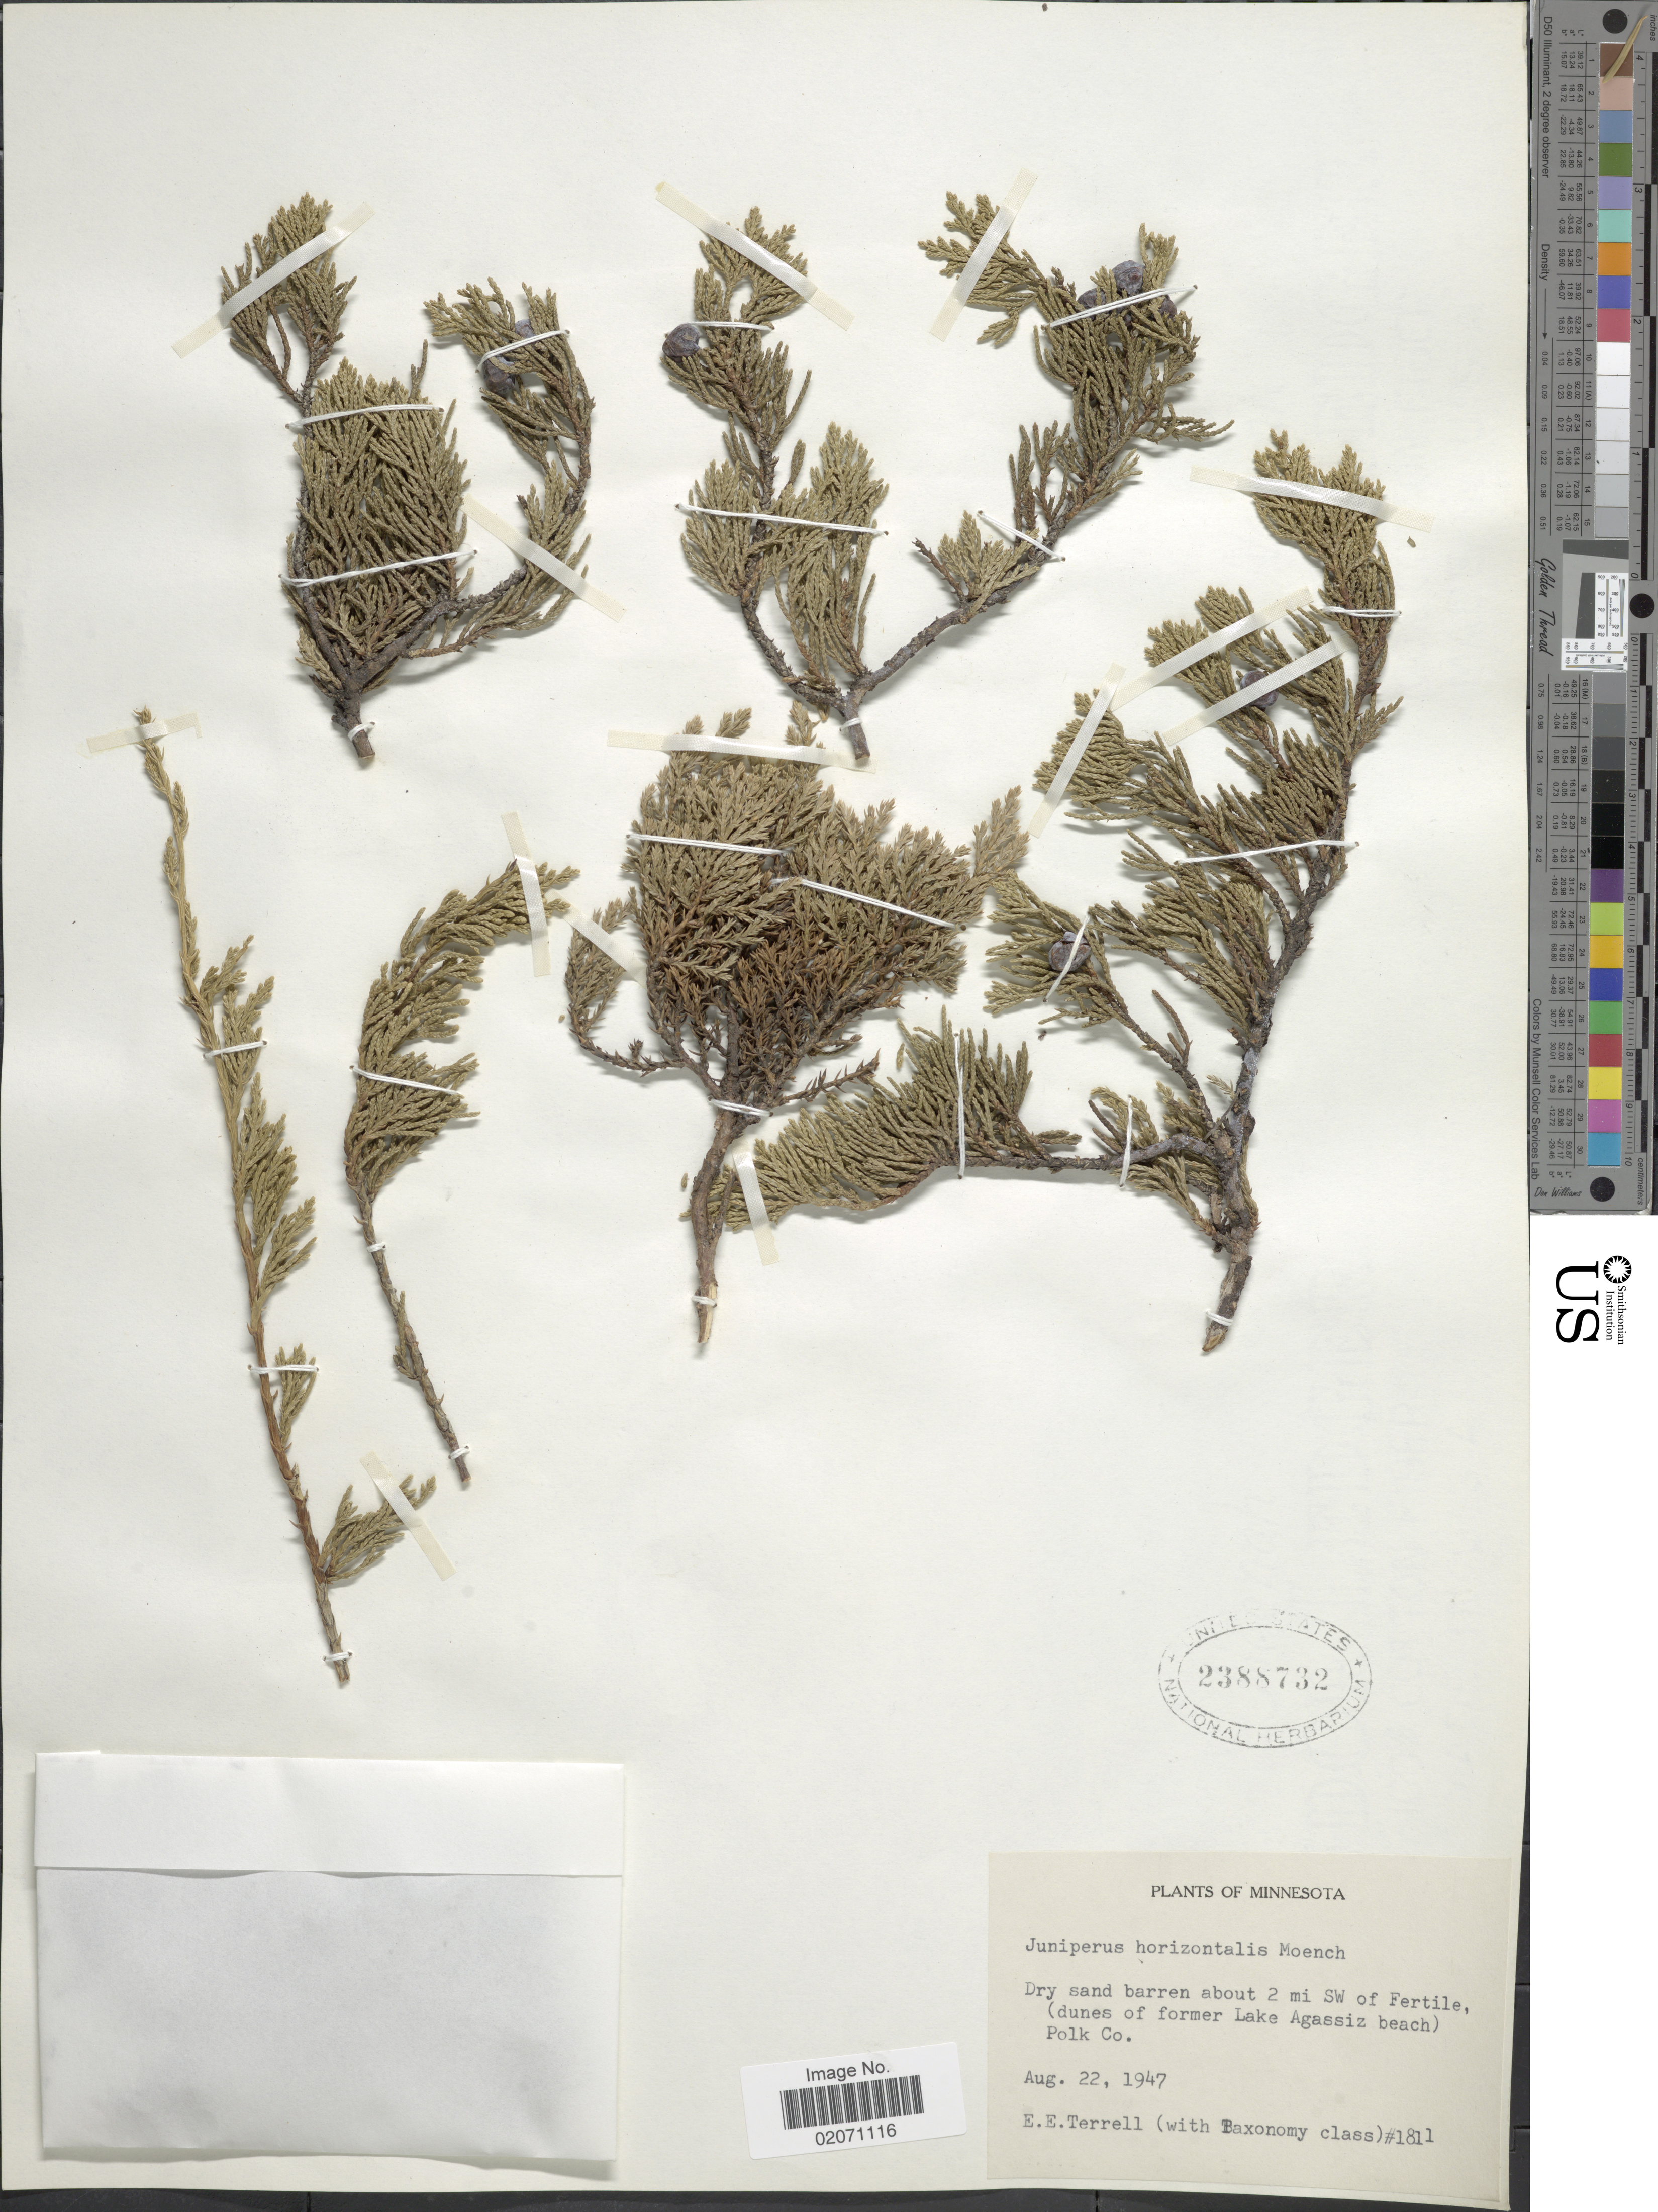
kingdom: Plantae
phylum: Tracheophyta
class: Pinopsida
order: Pinales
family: Cupressaceae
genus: Juniperus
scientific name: Juniperus horizontalis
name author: Moench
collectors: E. E. Terrell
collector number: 1811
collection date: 1947-08-22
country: United States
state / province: Minnesota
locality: About 2 mi SW of Fertile, (dunes of former Lake Agassiz beach) Polk Co.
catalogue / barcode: US 2388732